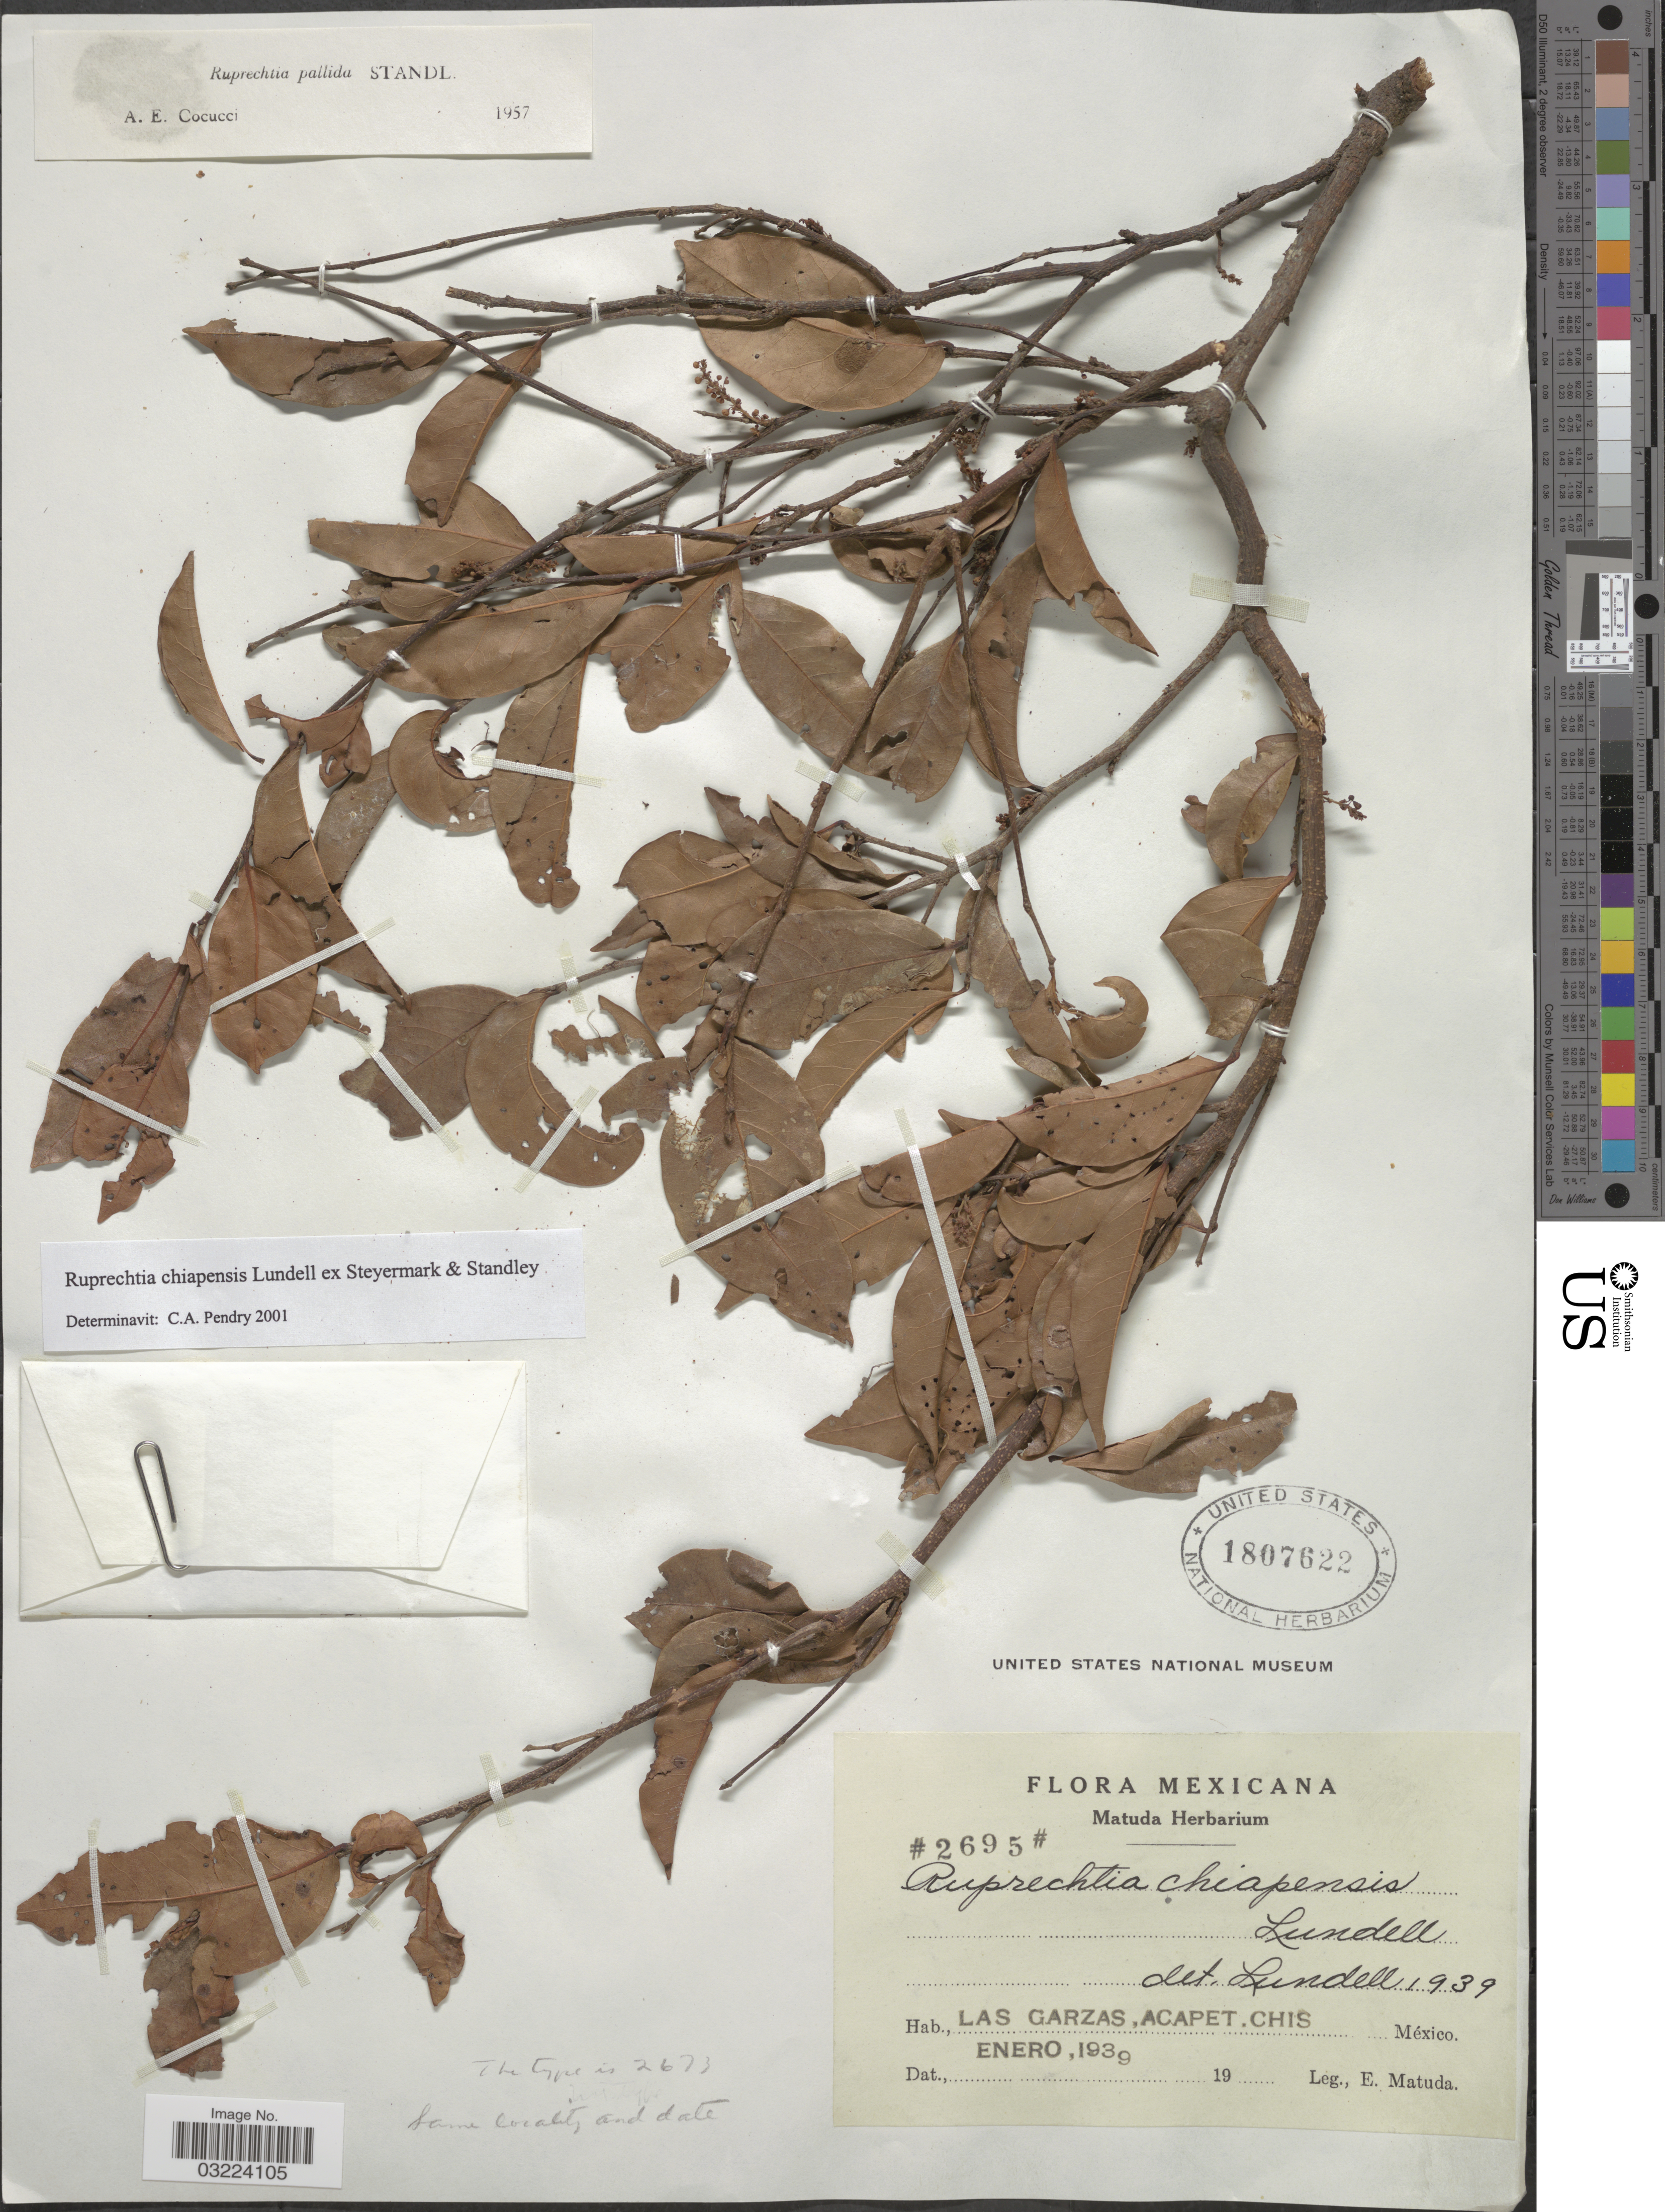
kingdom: Plantae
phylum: Tracheophyta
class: Magnoliopsida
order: Caryophyllales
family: Polygonaceae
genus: Ruprechtia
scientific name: Ruprechtia chiapensis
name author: Lundell ex Standl. & Steyerm.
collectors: E. Matuda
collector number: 2695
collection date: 1939-01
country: Mexico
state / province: Chiapas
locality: Las Garzas, Acapet.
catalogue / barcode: US 1807622